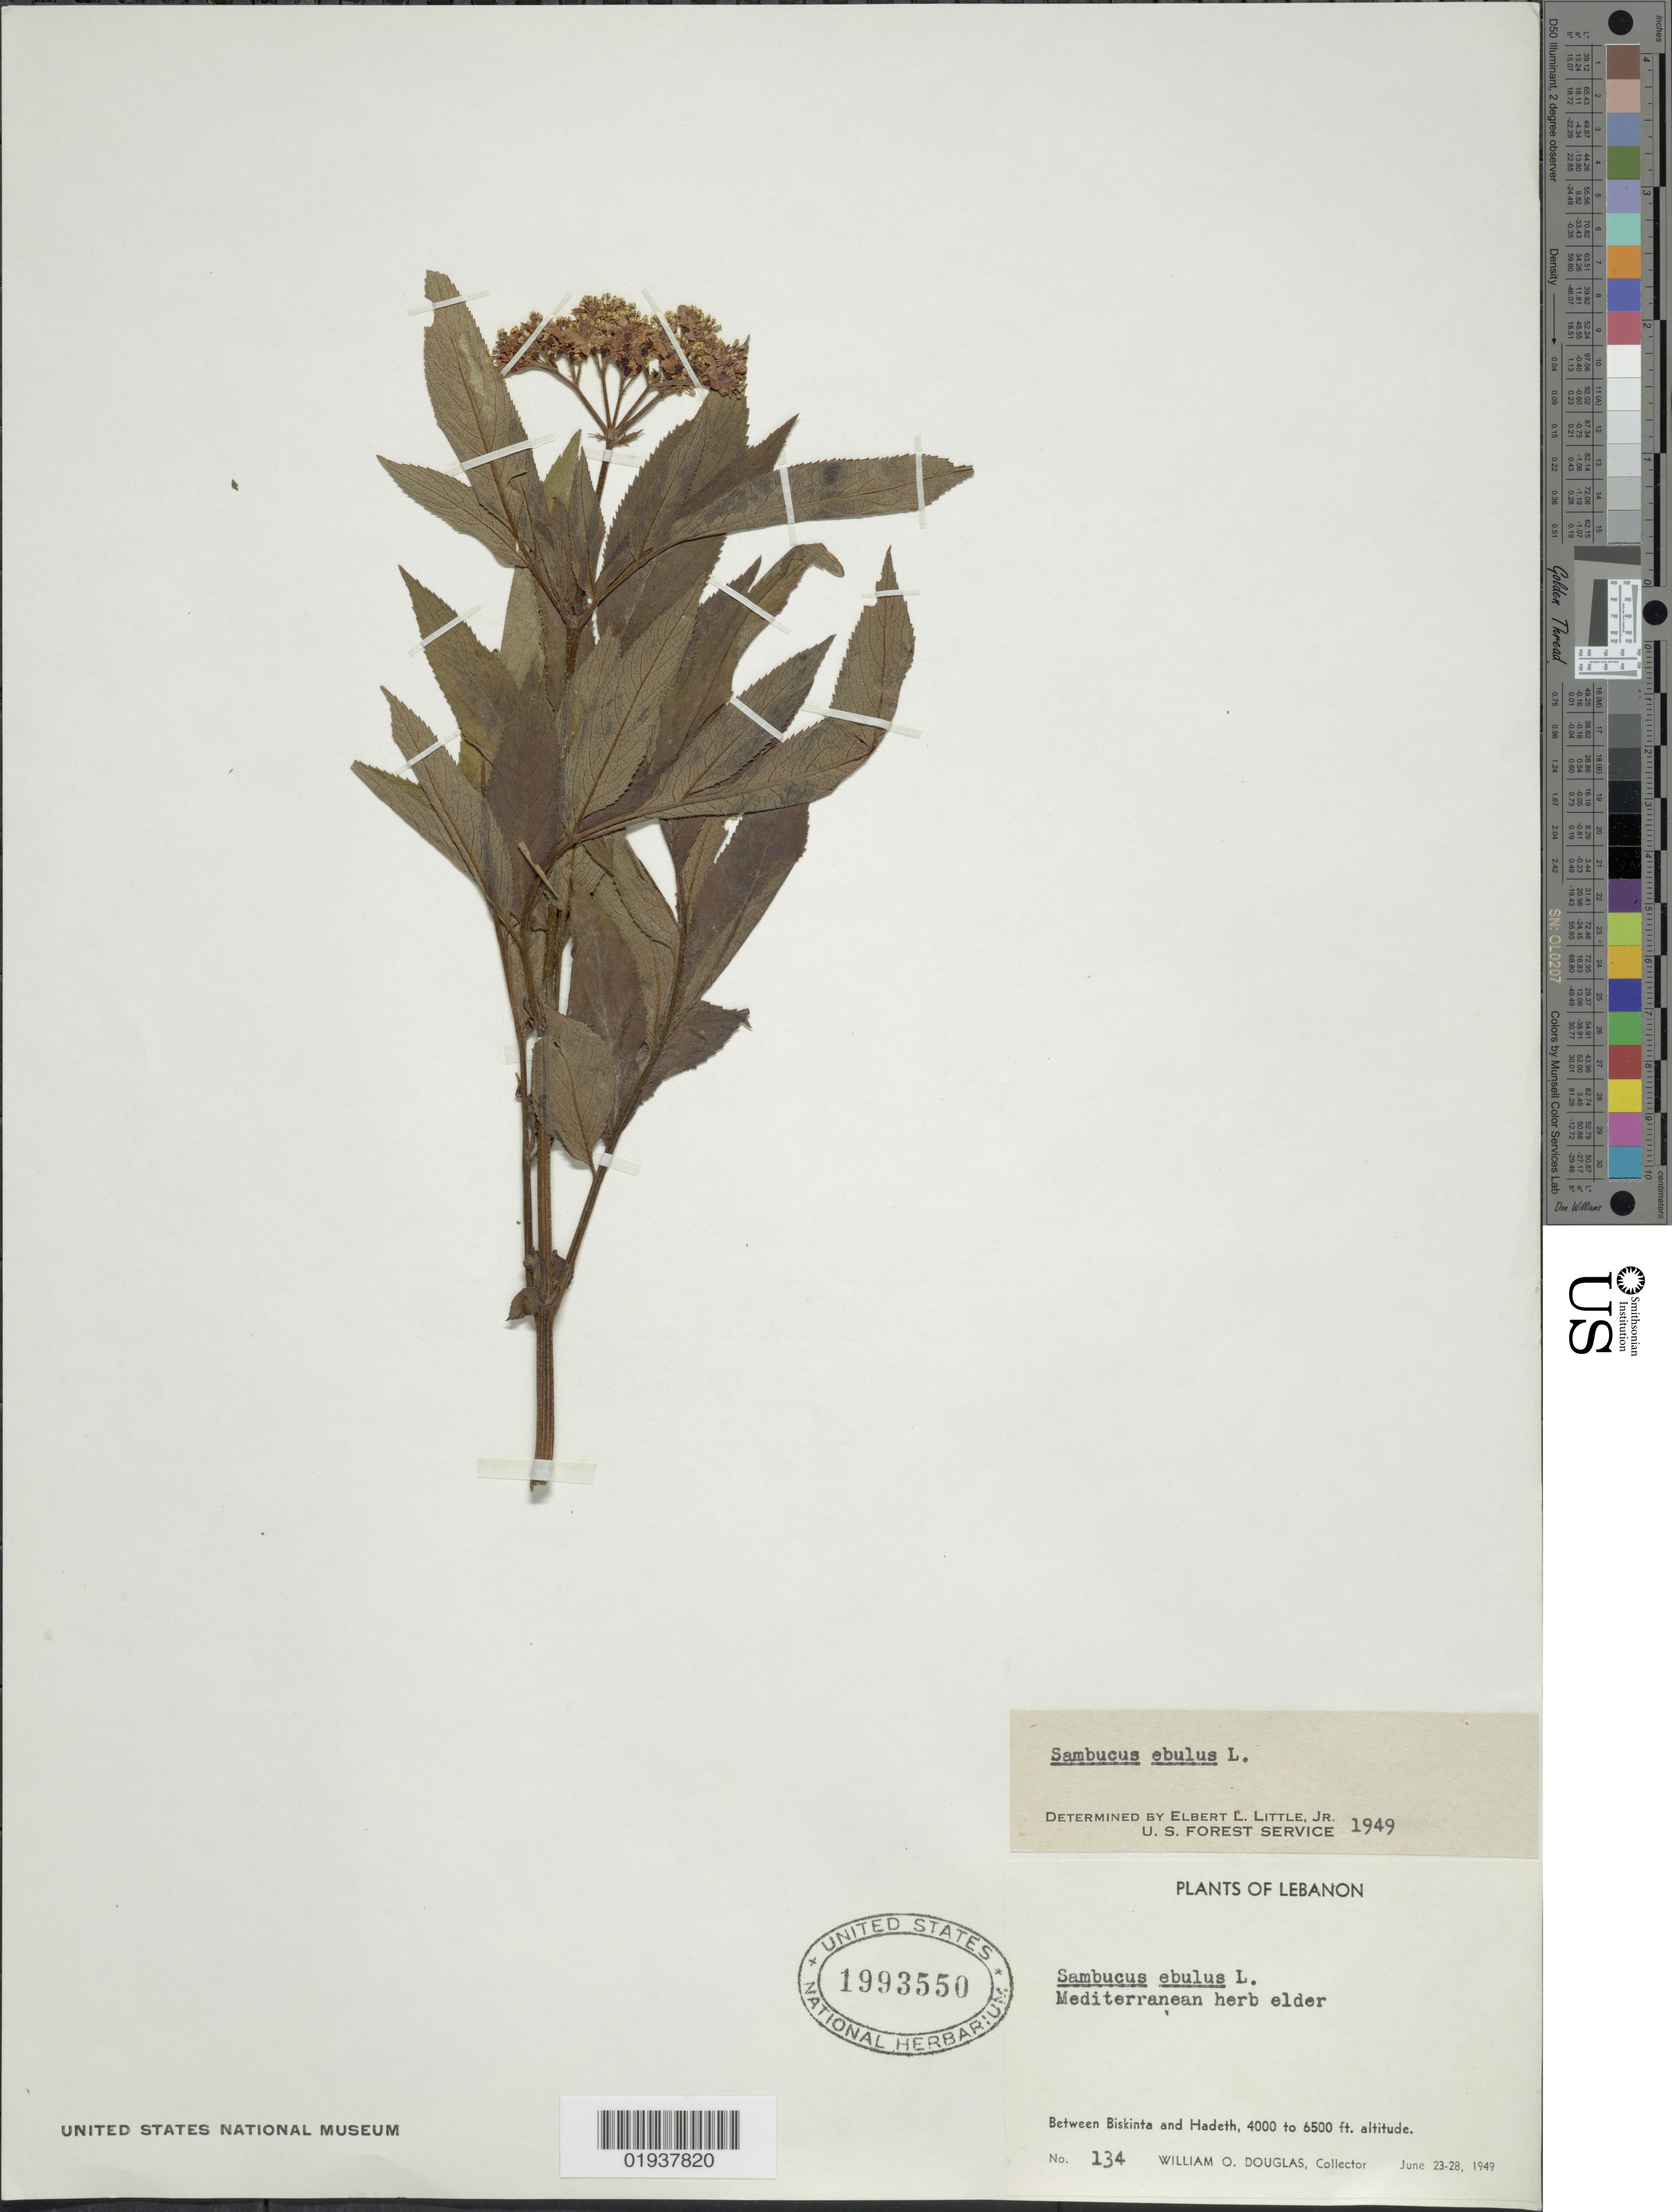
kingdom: Plantae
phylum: Tracheophyta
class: Magnoliopsida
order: Dipsacales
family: Viburnaceae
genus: Sambucus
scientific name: Sambucus ebulus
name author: L.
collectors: W. Douglas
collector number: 134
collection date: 1949-06-23/1949-06-28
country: Lebanon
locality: Between Biskinta and Hadeth.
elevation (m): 1219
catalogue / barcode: US 1993550